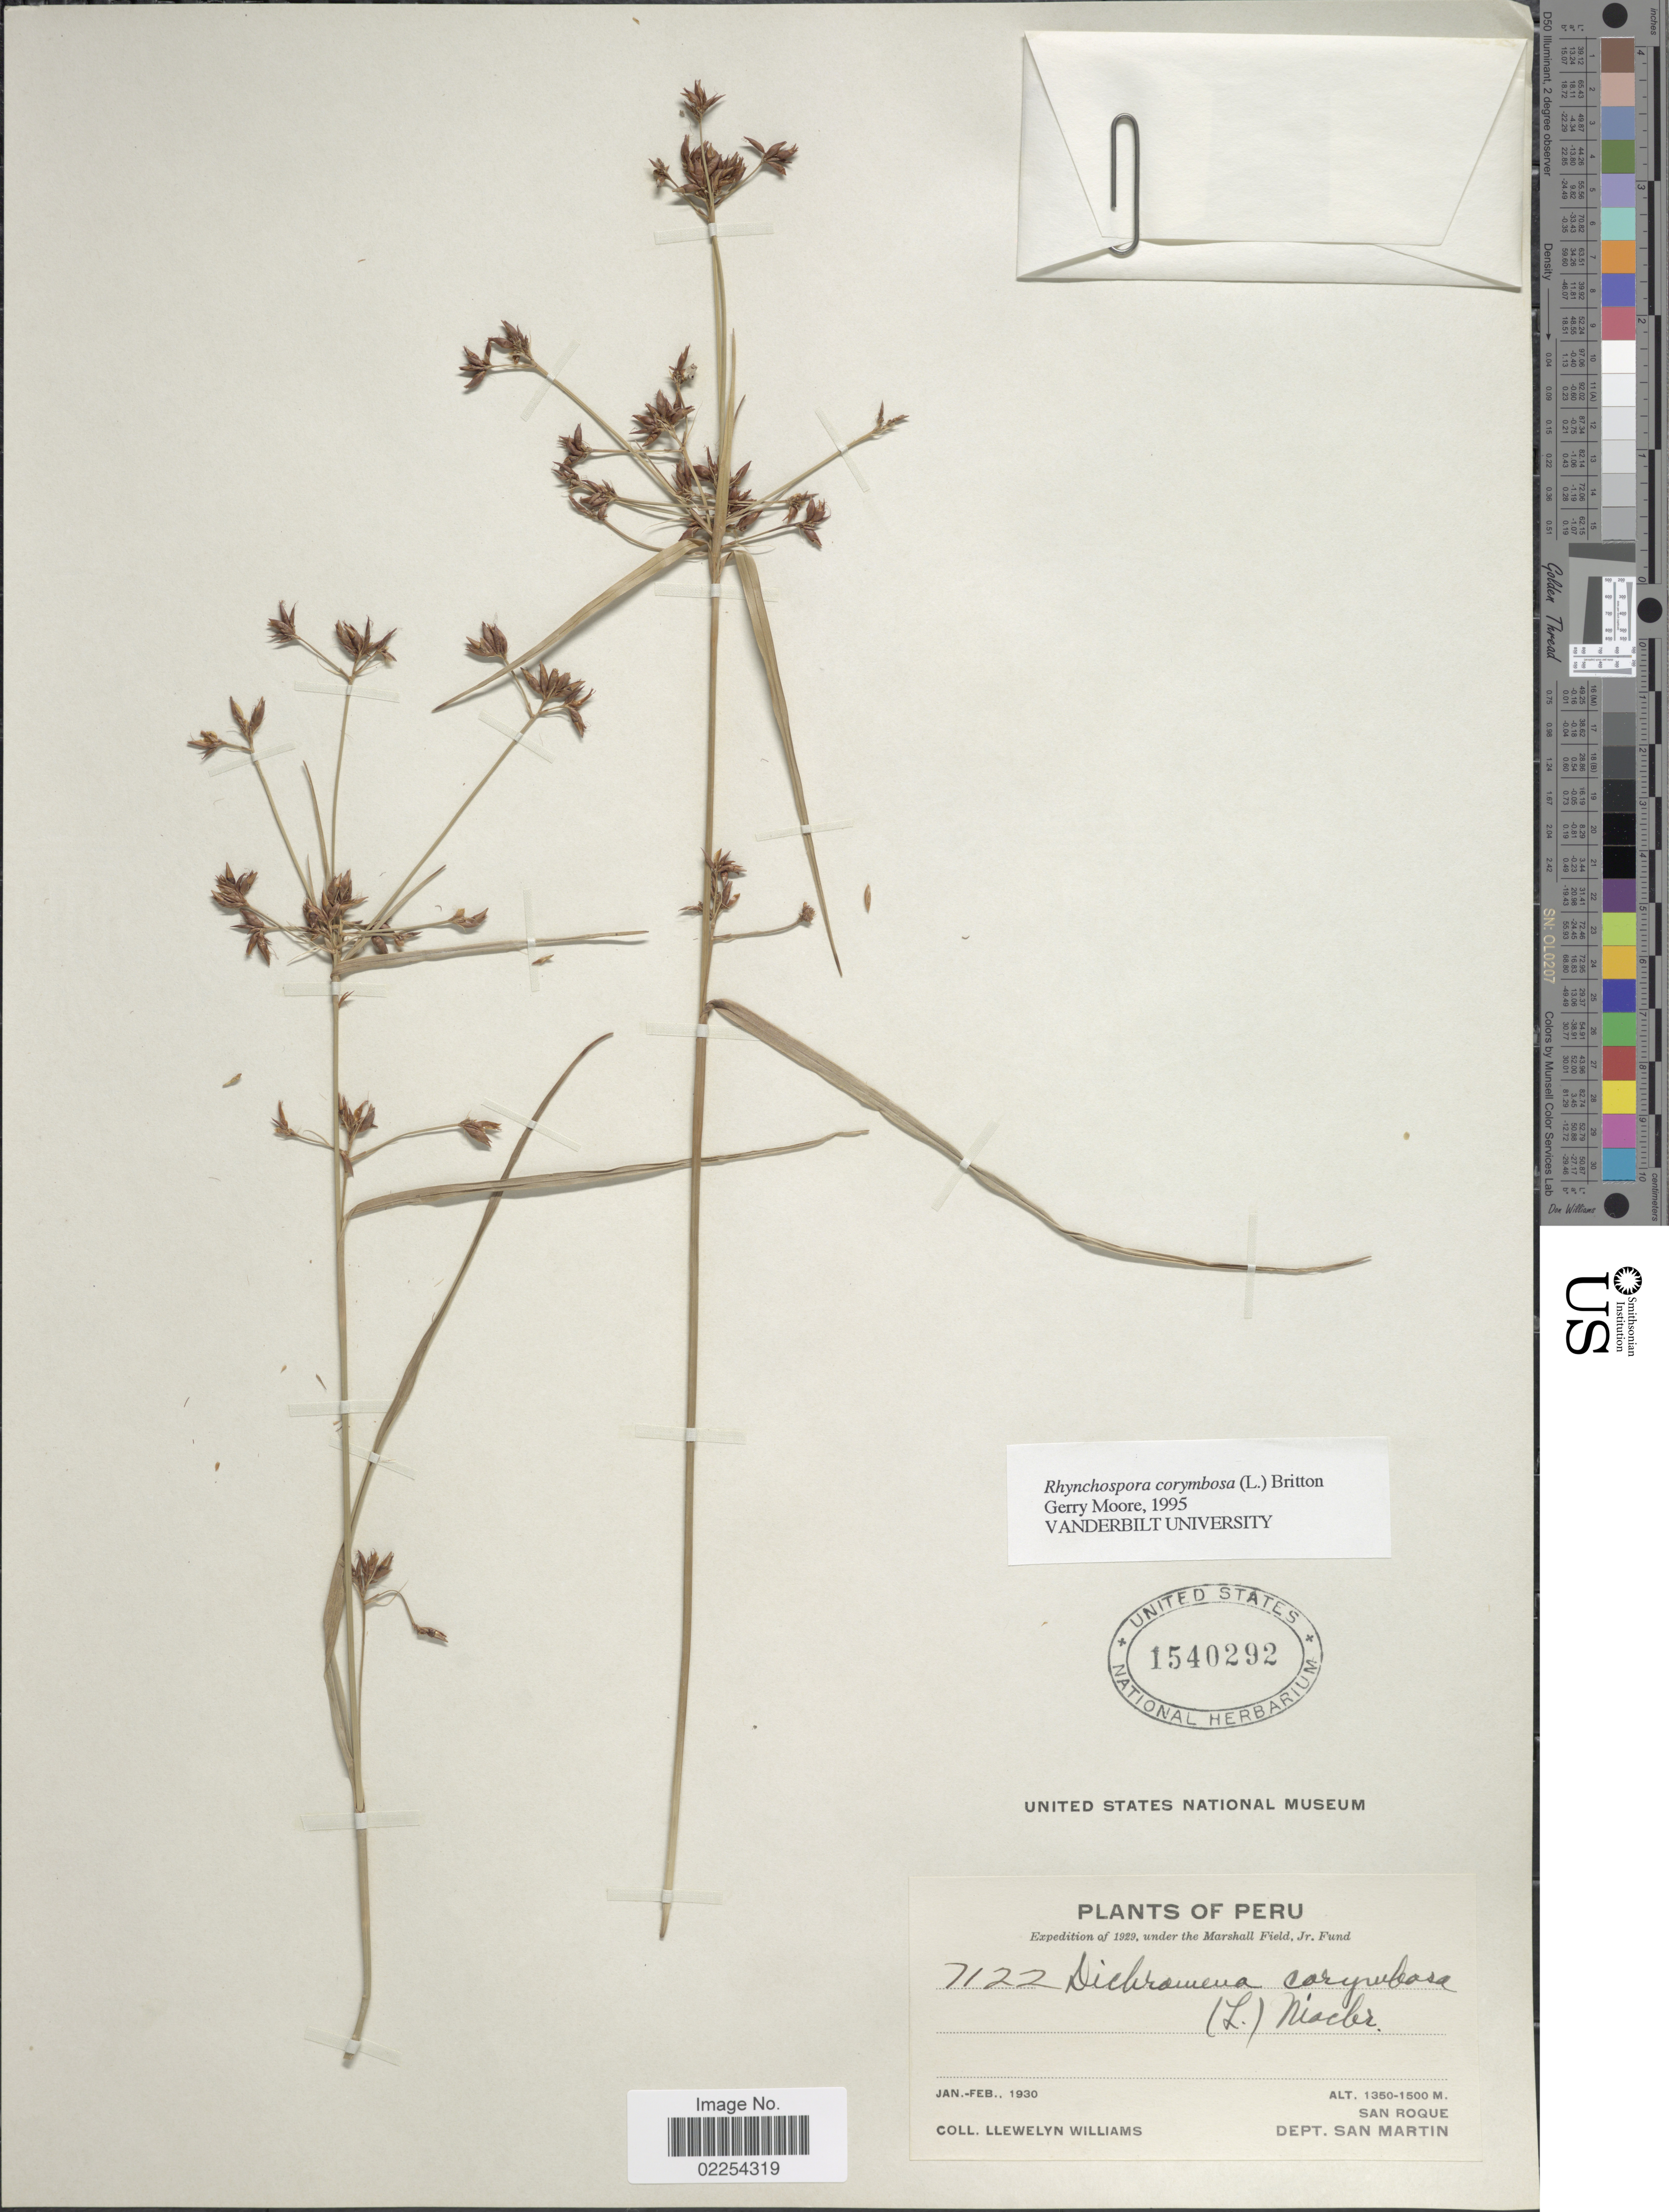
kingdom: Plantae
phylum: Tracheophyta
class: Liliopsida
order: Poales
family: Cyperaceae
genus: Rhynchospora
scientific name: Rhynchospora corymbosa var. asperula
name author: (Nees) Kük.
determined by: Weber, P., (ICN), Universidade Federal do Rio Grande do Sul (BRAZIL)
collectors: Ll. Williams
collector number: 7122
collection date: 1930-01/1930-02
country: Peru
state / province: San Martín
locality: San Roque, Dept. San Martin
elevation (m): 1350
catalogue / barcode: US 1540292